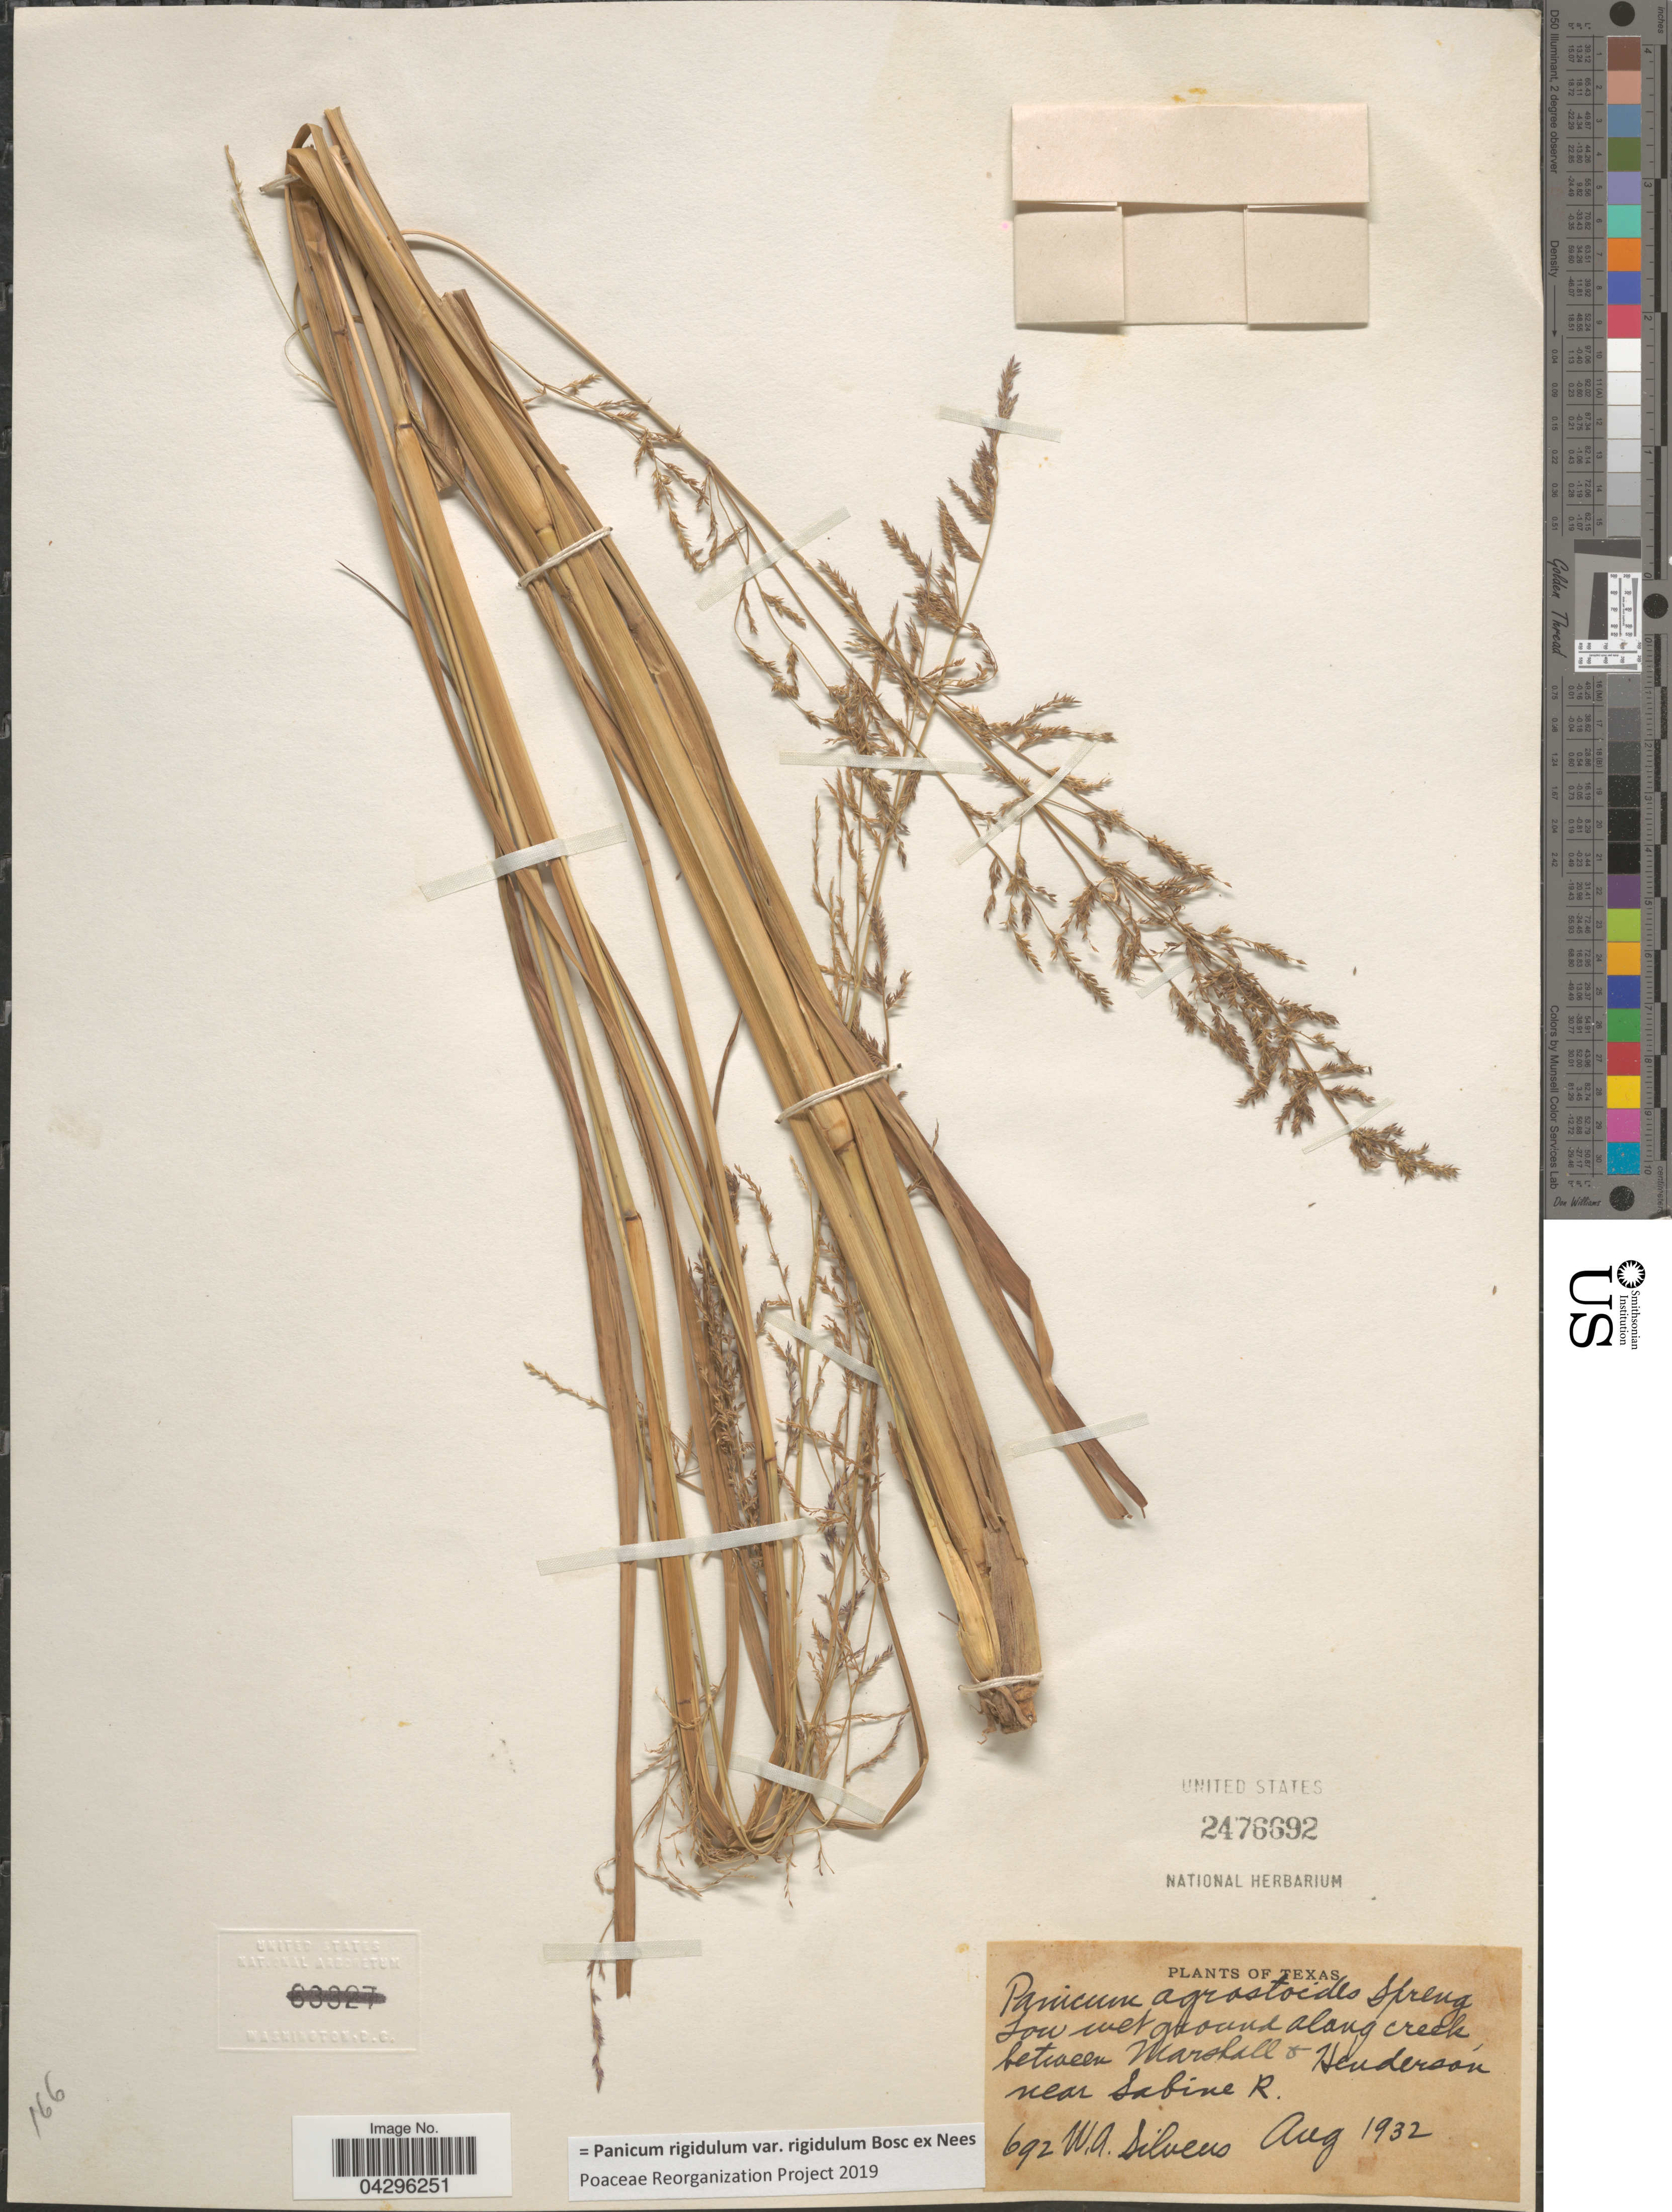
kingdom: Plantae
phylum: Tracheophyta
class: Liliopsida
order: Poales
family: Poaceae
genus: Panicum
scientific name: Panicum rigidulum var. rigidulum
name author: Bosc ex Nees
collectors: W. Silveus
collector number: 692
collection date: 1932-08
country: United States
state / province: Texas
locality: Low wet ground along creek between Marshall + Henderson near Sabine R.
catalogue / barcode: US 2476692